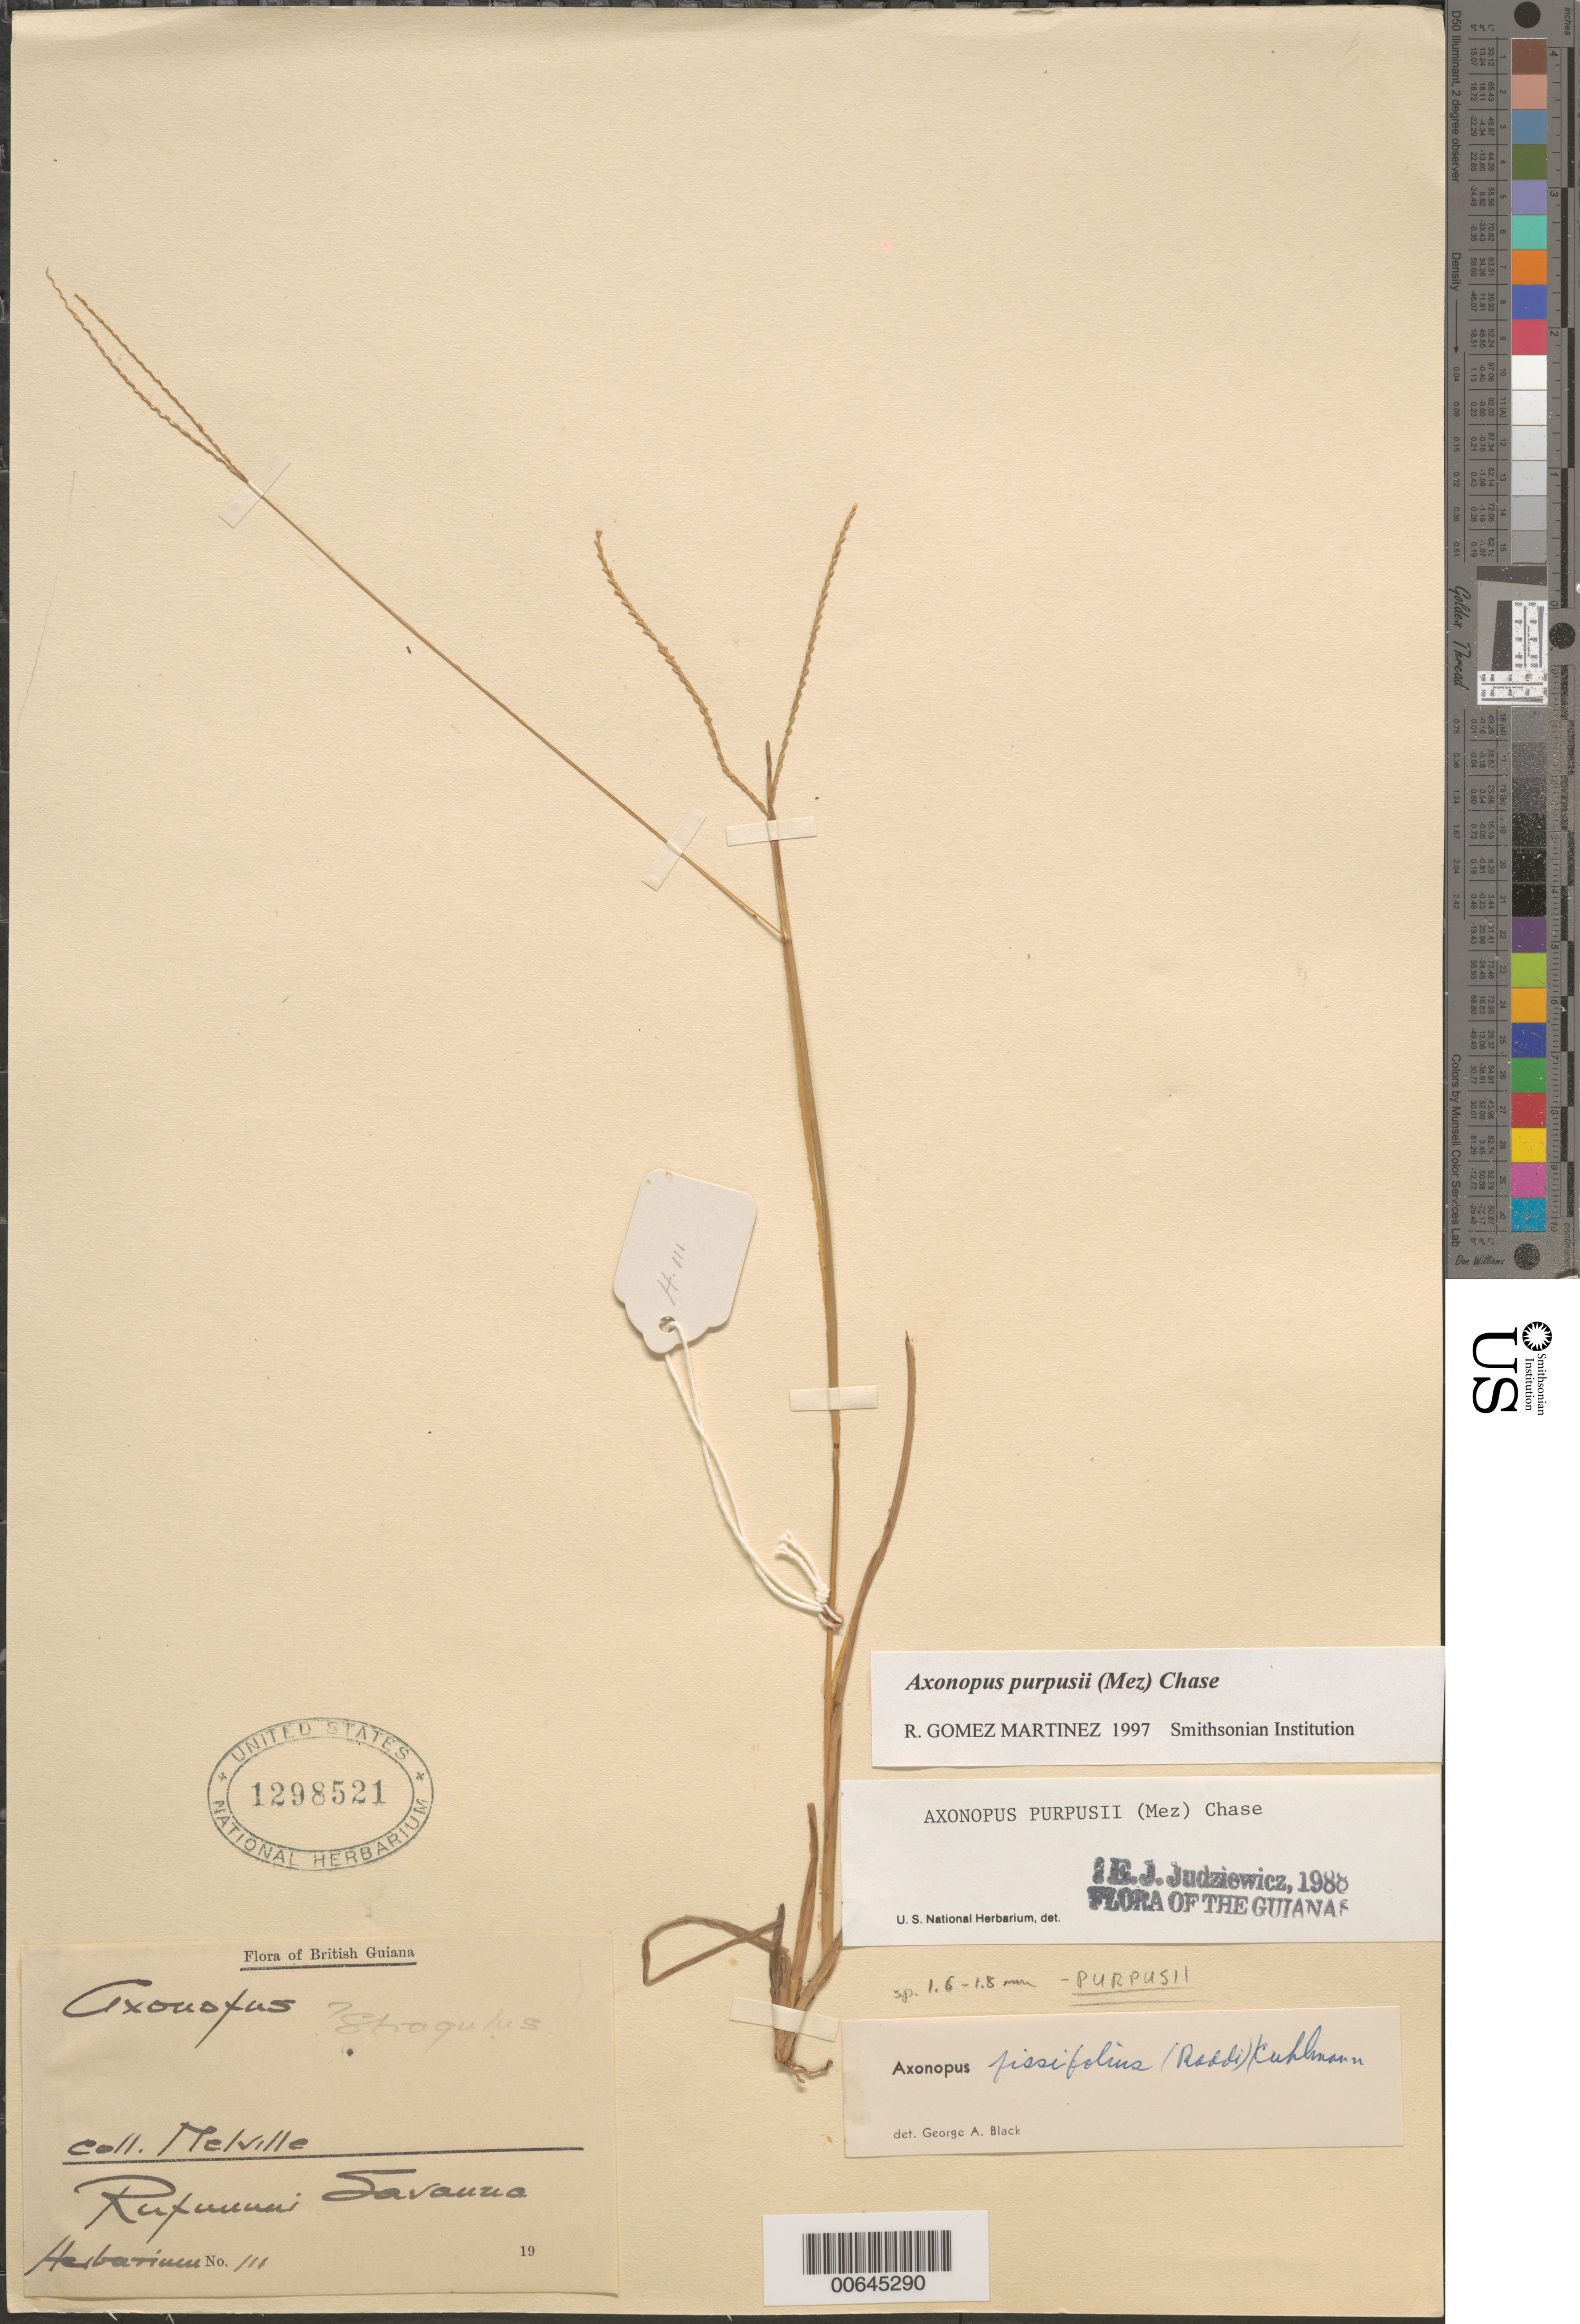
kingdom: Plantae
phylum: Tracheophyta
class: Liliopsida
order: Poales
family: Poaceae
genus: Axonopus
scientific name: Axonopus purpusii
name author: (Mez) Chase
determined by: Gomez Martinez, R.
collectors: H. Melville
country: Guyana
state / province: U. Takutu-U. Essequibo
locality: Rupununi Savanna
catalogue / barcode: US 1298521